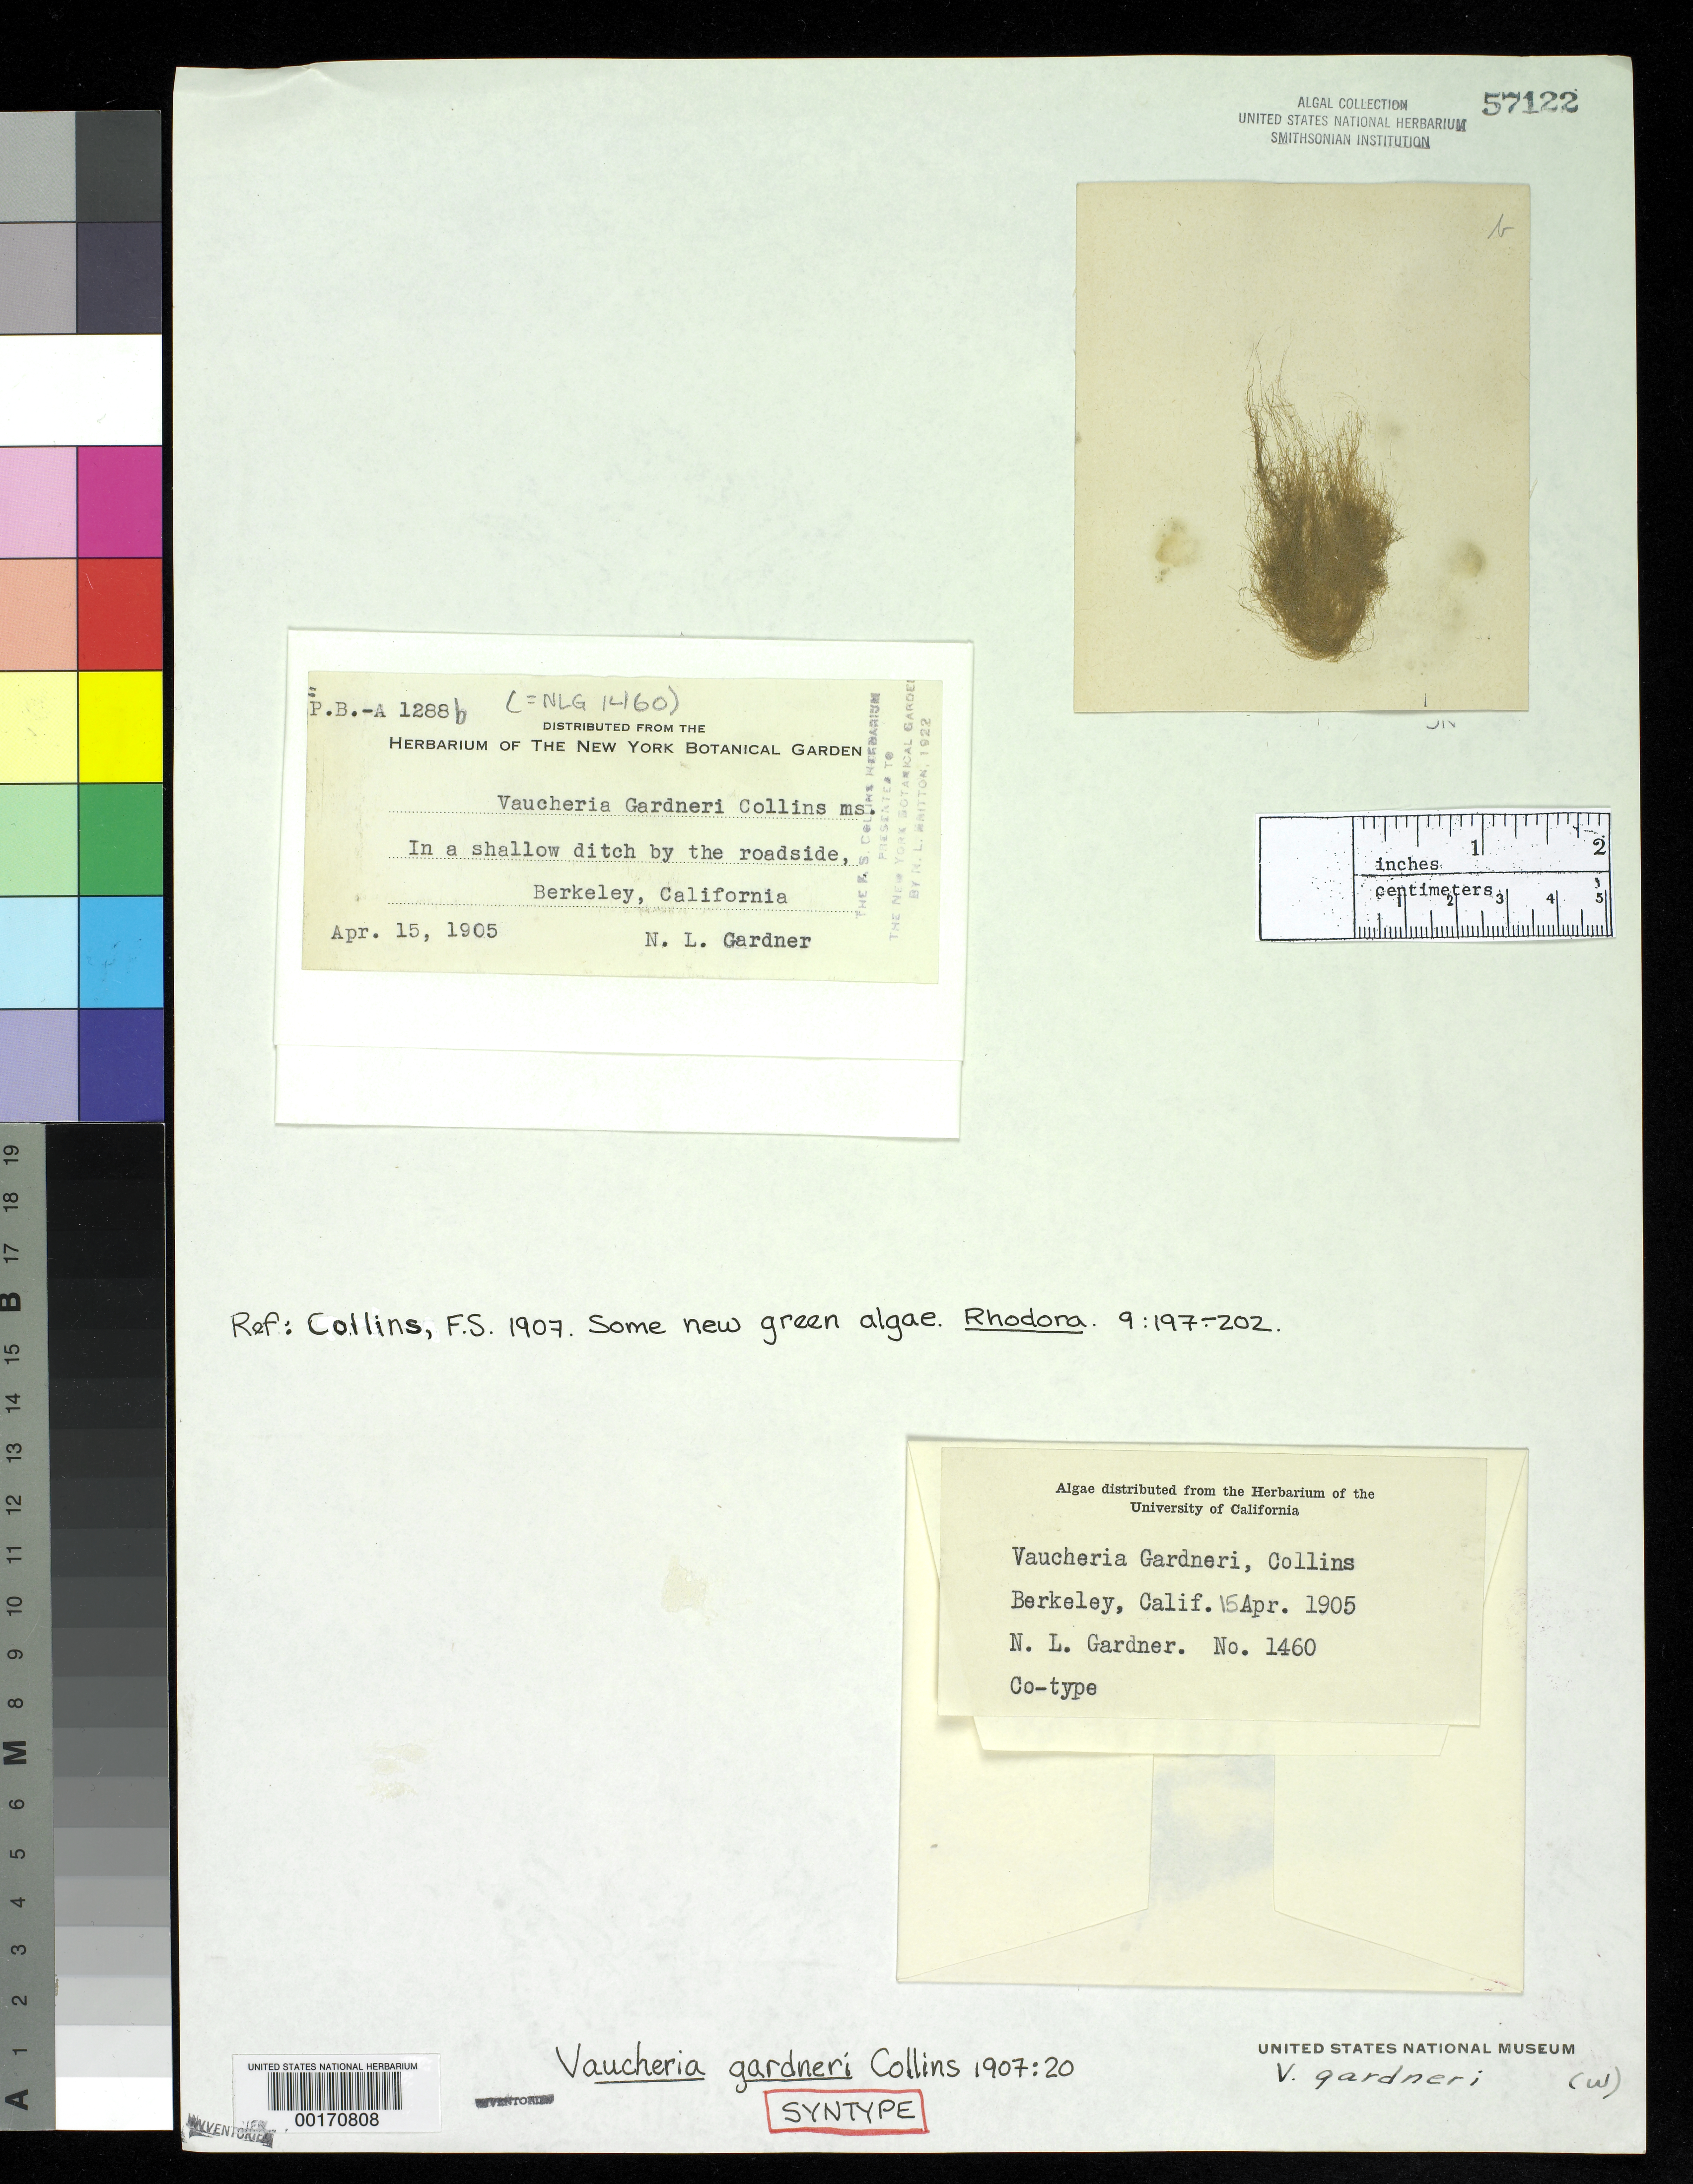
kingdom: Chromista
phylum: Ochrophyta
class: Xanthophyceae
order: Vaucheriales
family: Vaucheriaceae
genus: Vaucheria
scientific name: Vaucheria gardneri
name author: Collins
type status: Syntype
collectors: N. Gardner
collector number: PB-A 1288B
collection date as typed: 15 Apr 1905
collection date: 1905-04-15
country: United States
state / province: California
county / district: Alameda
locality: Berkeley.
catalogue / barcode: US 57122